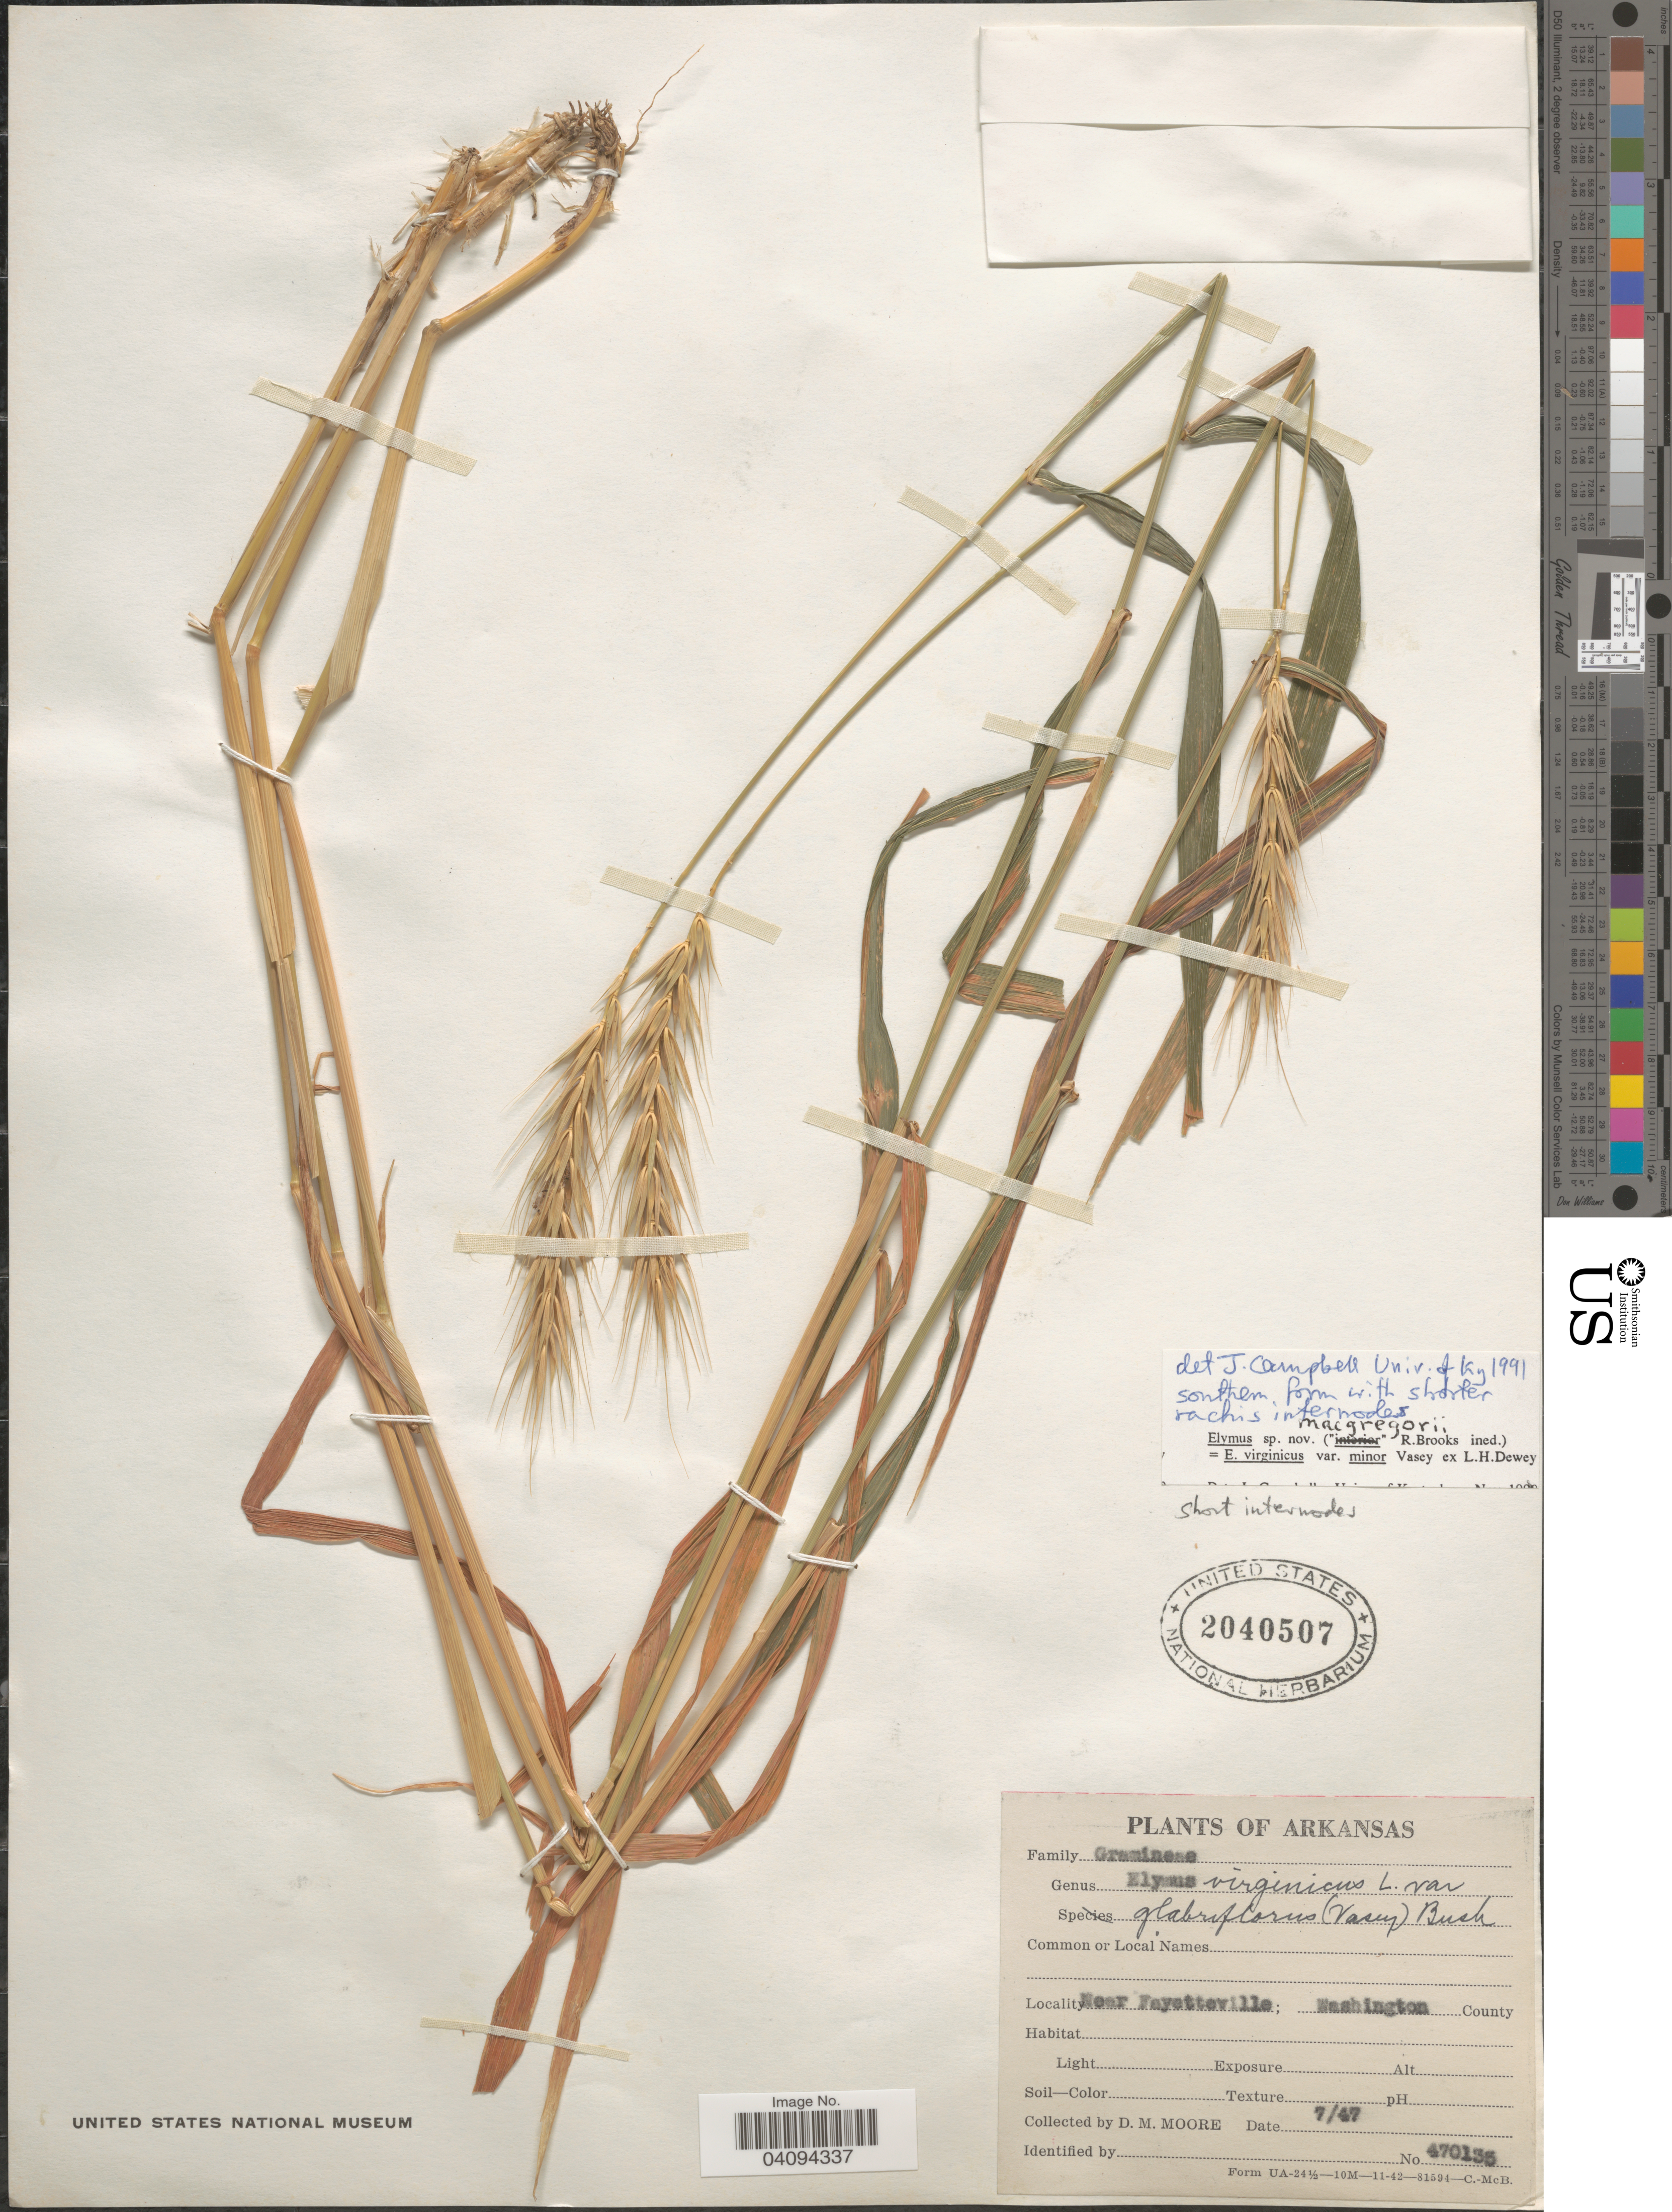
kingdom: Plantae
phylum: Tracheophyta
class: Liliopsida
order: Poales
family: Poaceae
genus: Elymus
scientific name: Elymus macgregorii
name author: R.E. Brooks & J.J.N. Campb.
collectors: D. Moore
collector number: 470135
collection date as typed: Transcribed d/m/y: /7/47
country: United States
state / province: Arkansas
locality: Near Fayetteville; Washington County.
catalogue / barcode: US 2040507